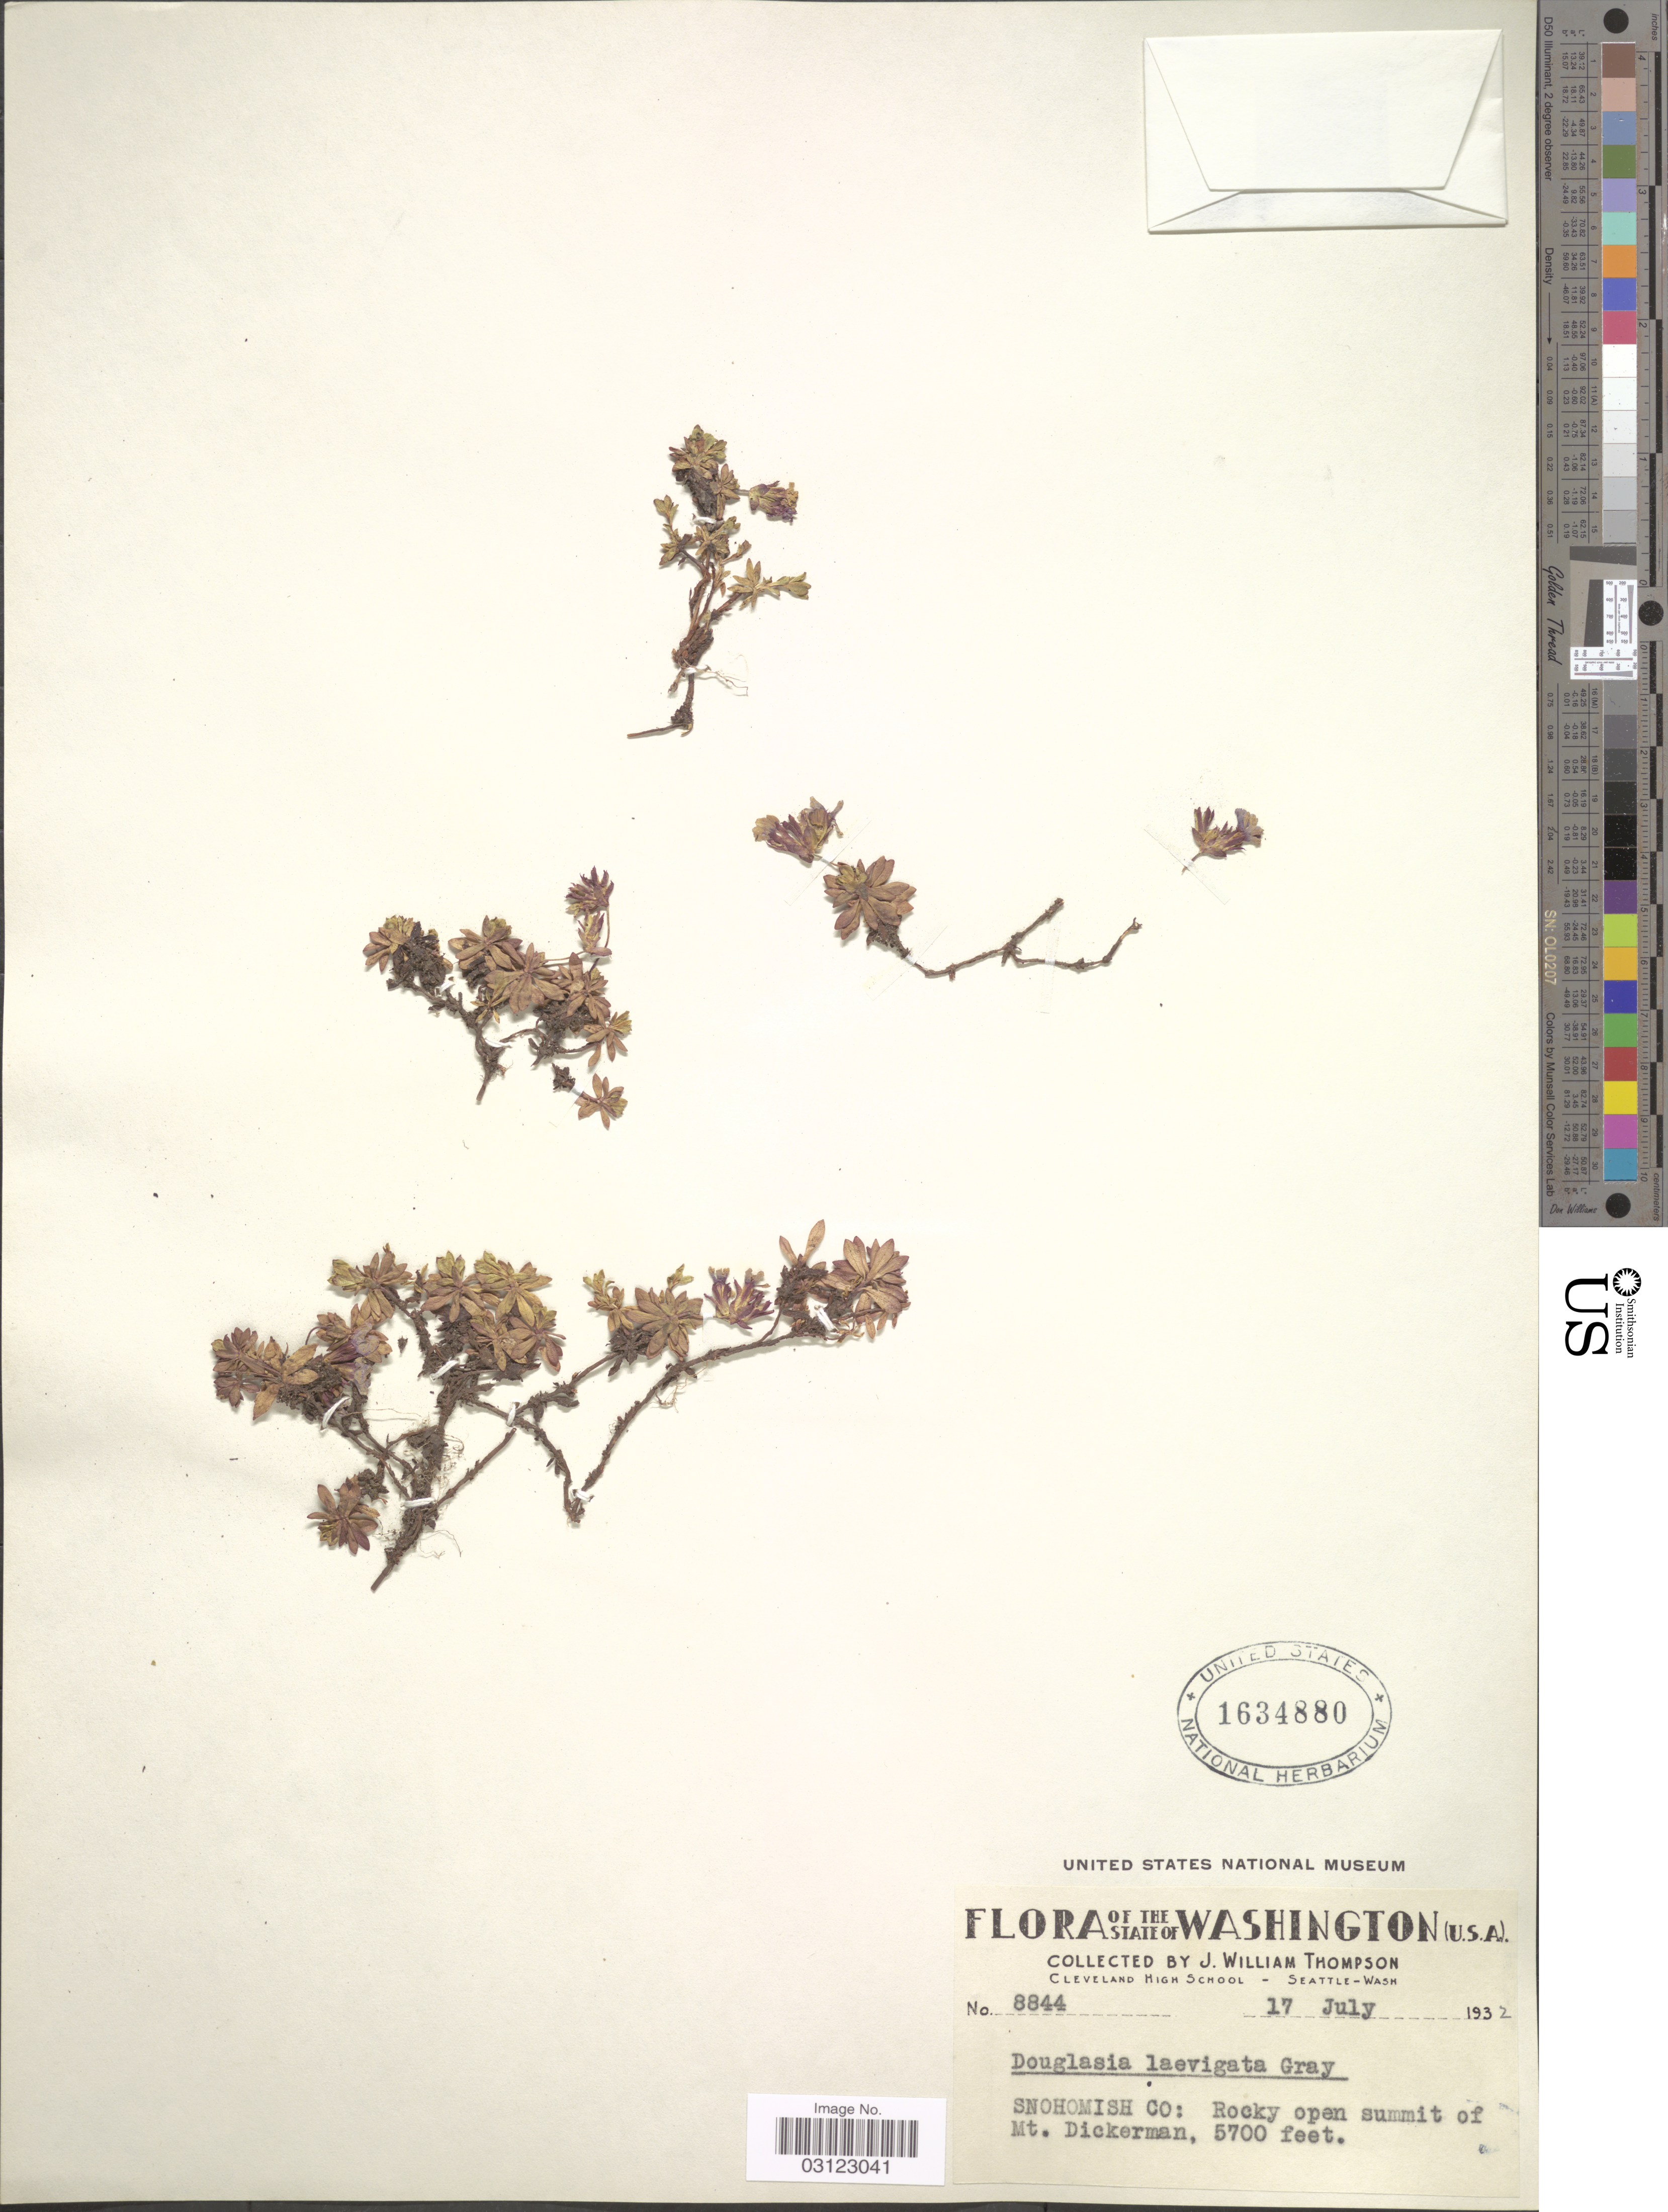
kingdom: Plantae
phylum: Tracheophyta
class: Magnoliopsida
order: Ericales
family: Primulaceae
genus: Douglasia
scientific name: Douglasia laevigata var. ciliolata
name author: Constance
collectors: J. W. Thompson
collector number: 8844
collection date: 1932-07-17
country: United States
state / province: Washington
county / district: Snohomish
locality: Snohomish Co: Rocky open summit of Mt. Dickerman.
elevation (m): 1737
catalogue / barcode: US 1634880